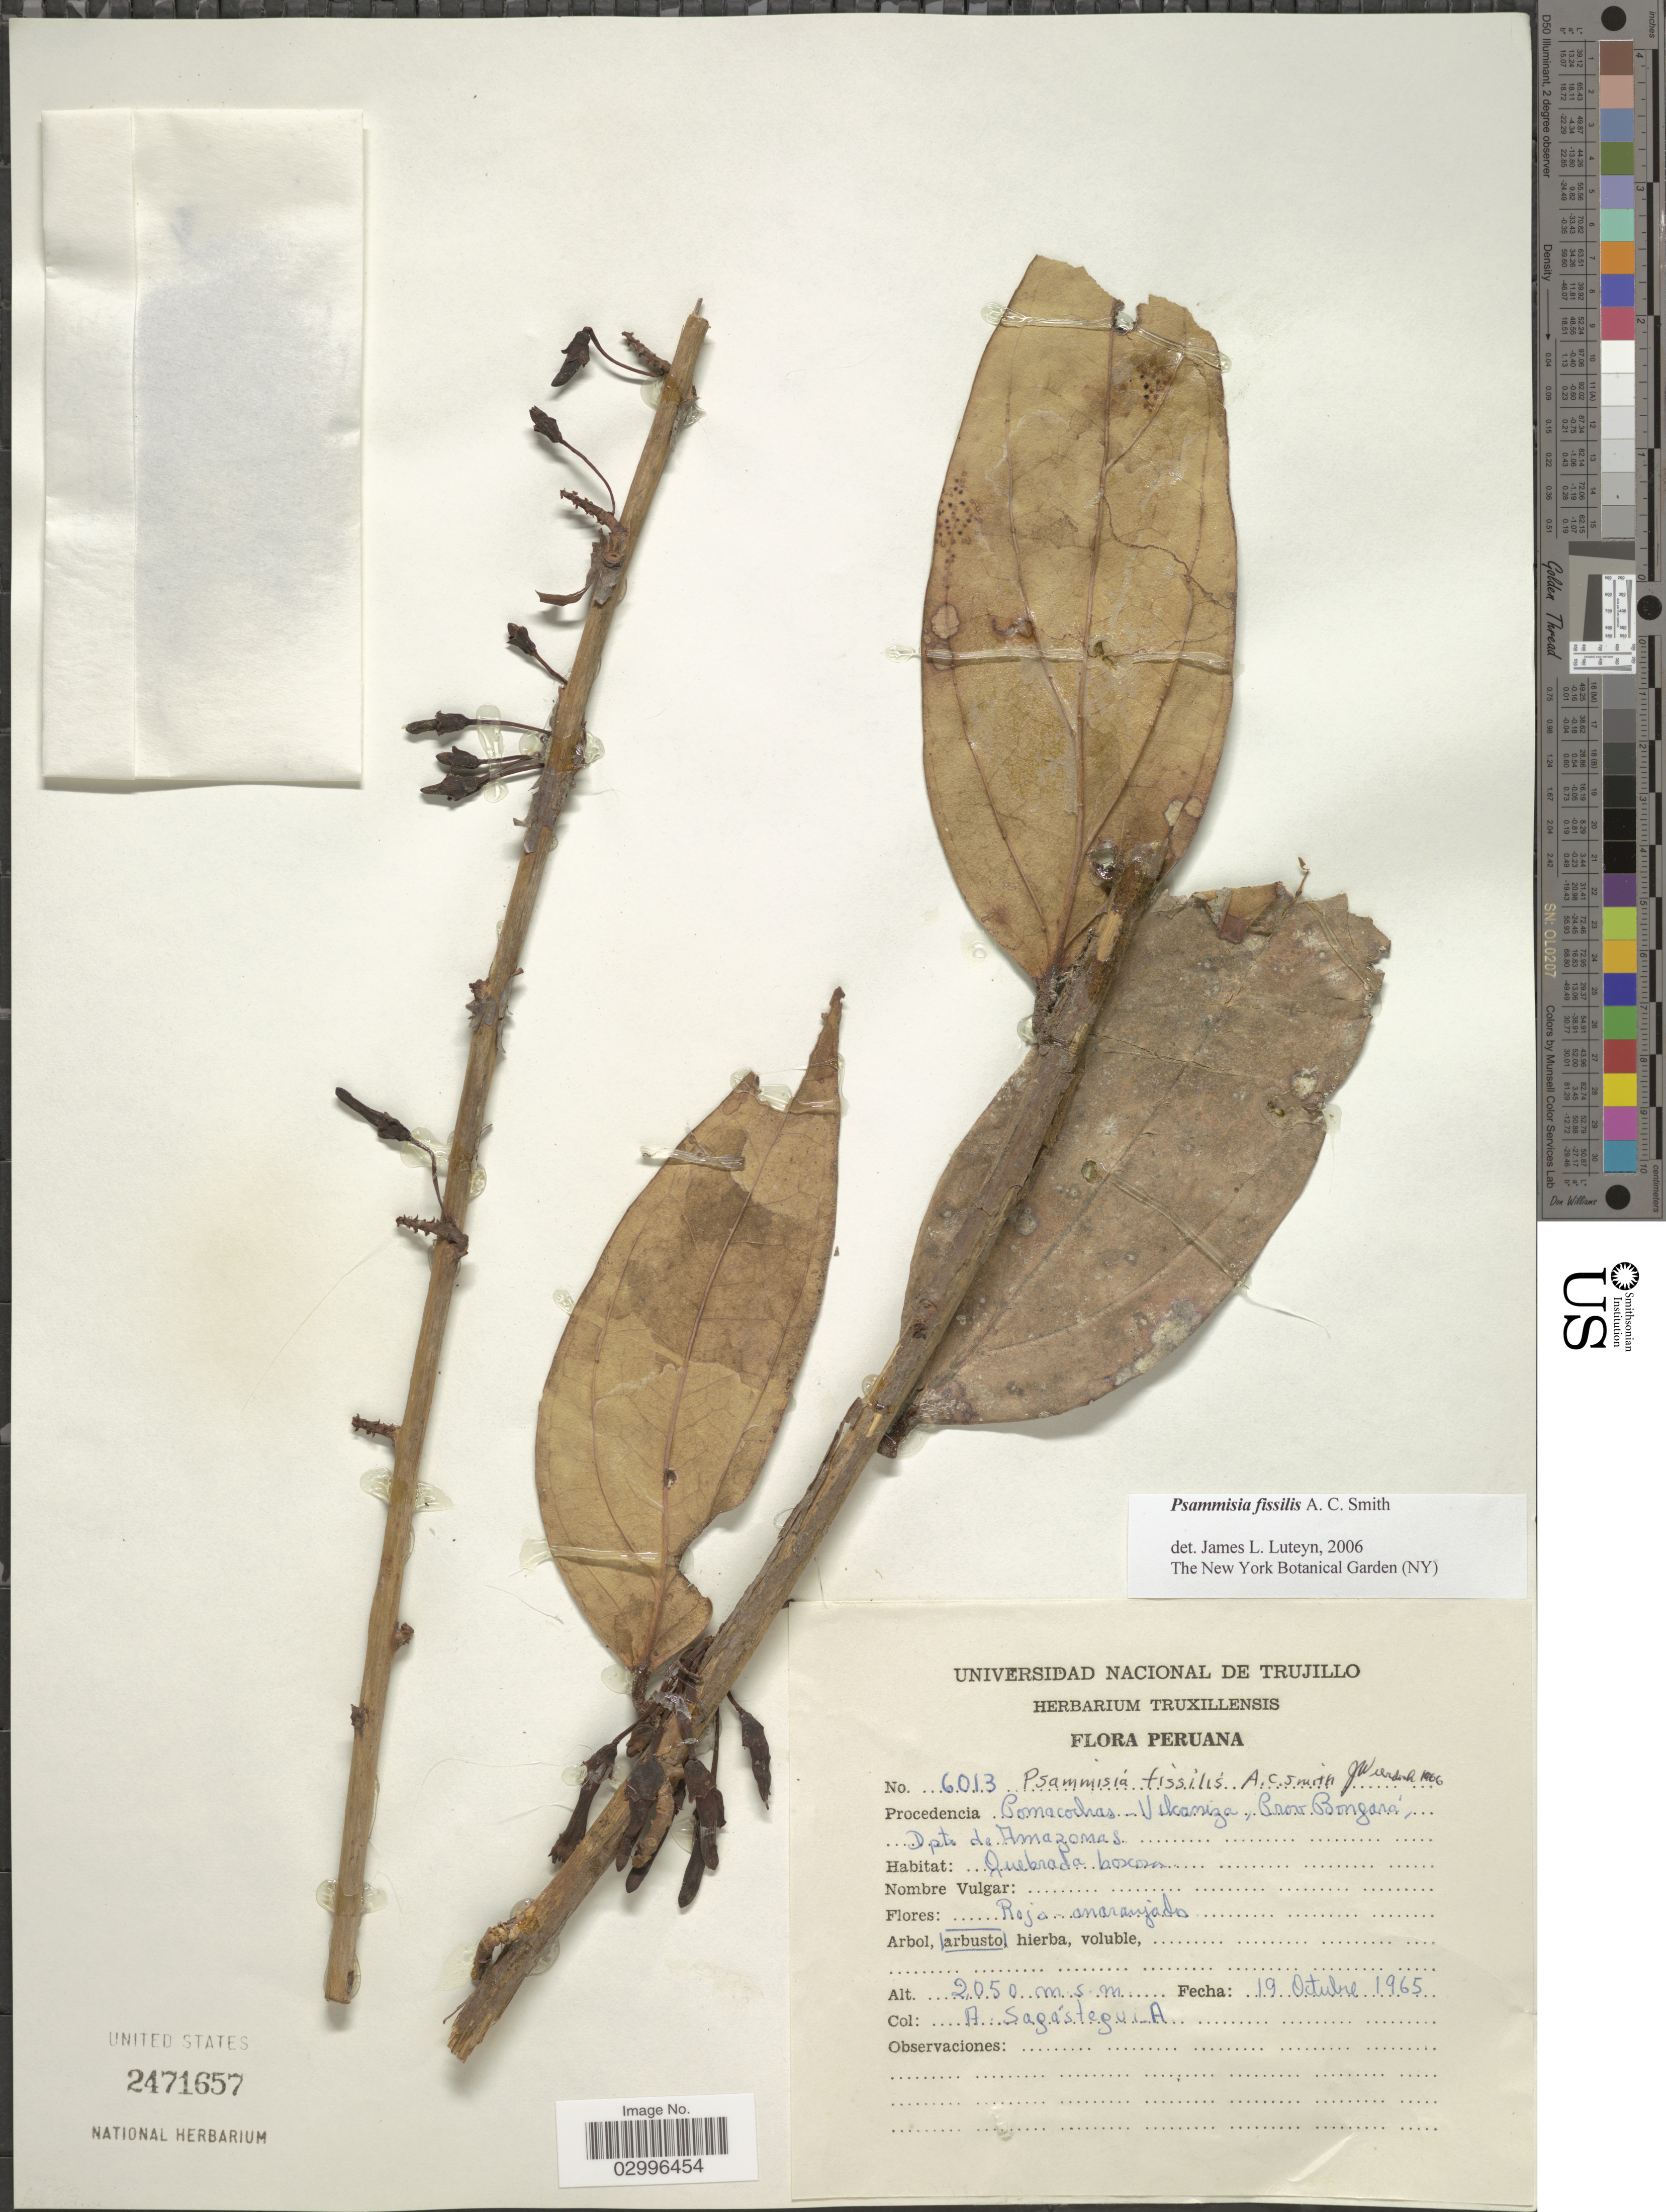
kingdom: Plantae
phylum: Tracheophyta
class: Magnoliopsida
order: Ericales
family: Ericaceae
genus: Psammisia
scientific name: Psammisia fissilis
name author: A.C. Sm.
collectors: A. Sagástegui A.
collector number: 6013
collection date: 1965-10-19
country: Peru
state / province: Amazonas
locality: Pomacochas-Vilcaniza, Prov. Bongara, Dpto. de Amazonas.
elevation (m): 2050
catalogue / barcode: US 2471657